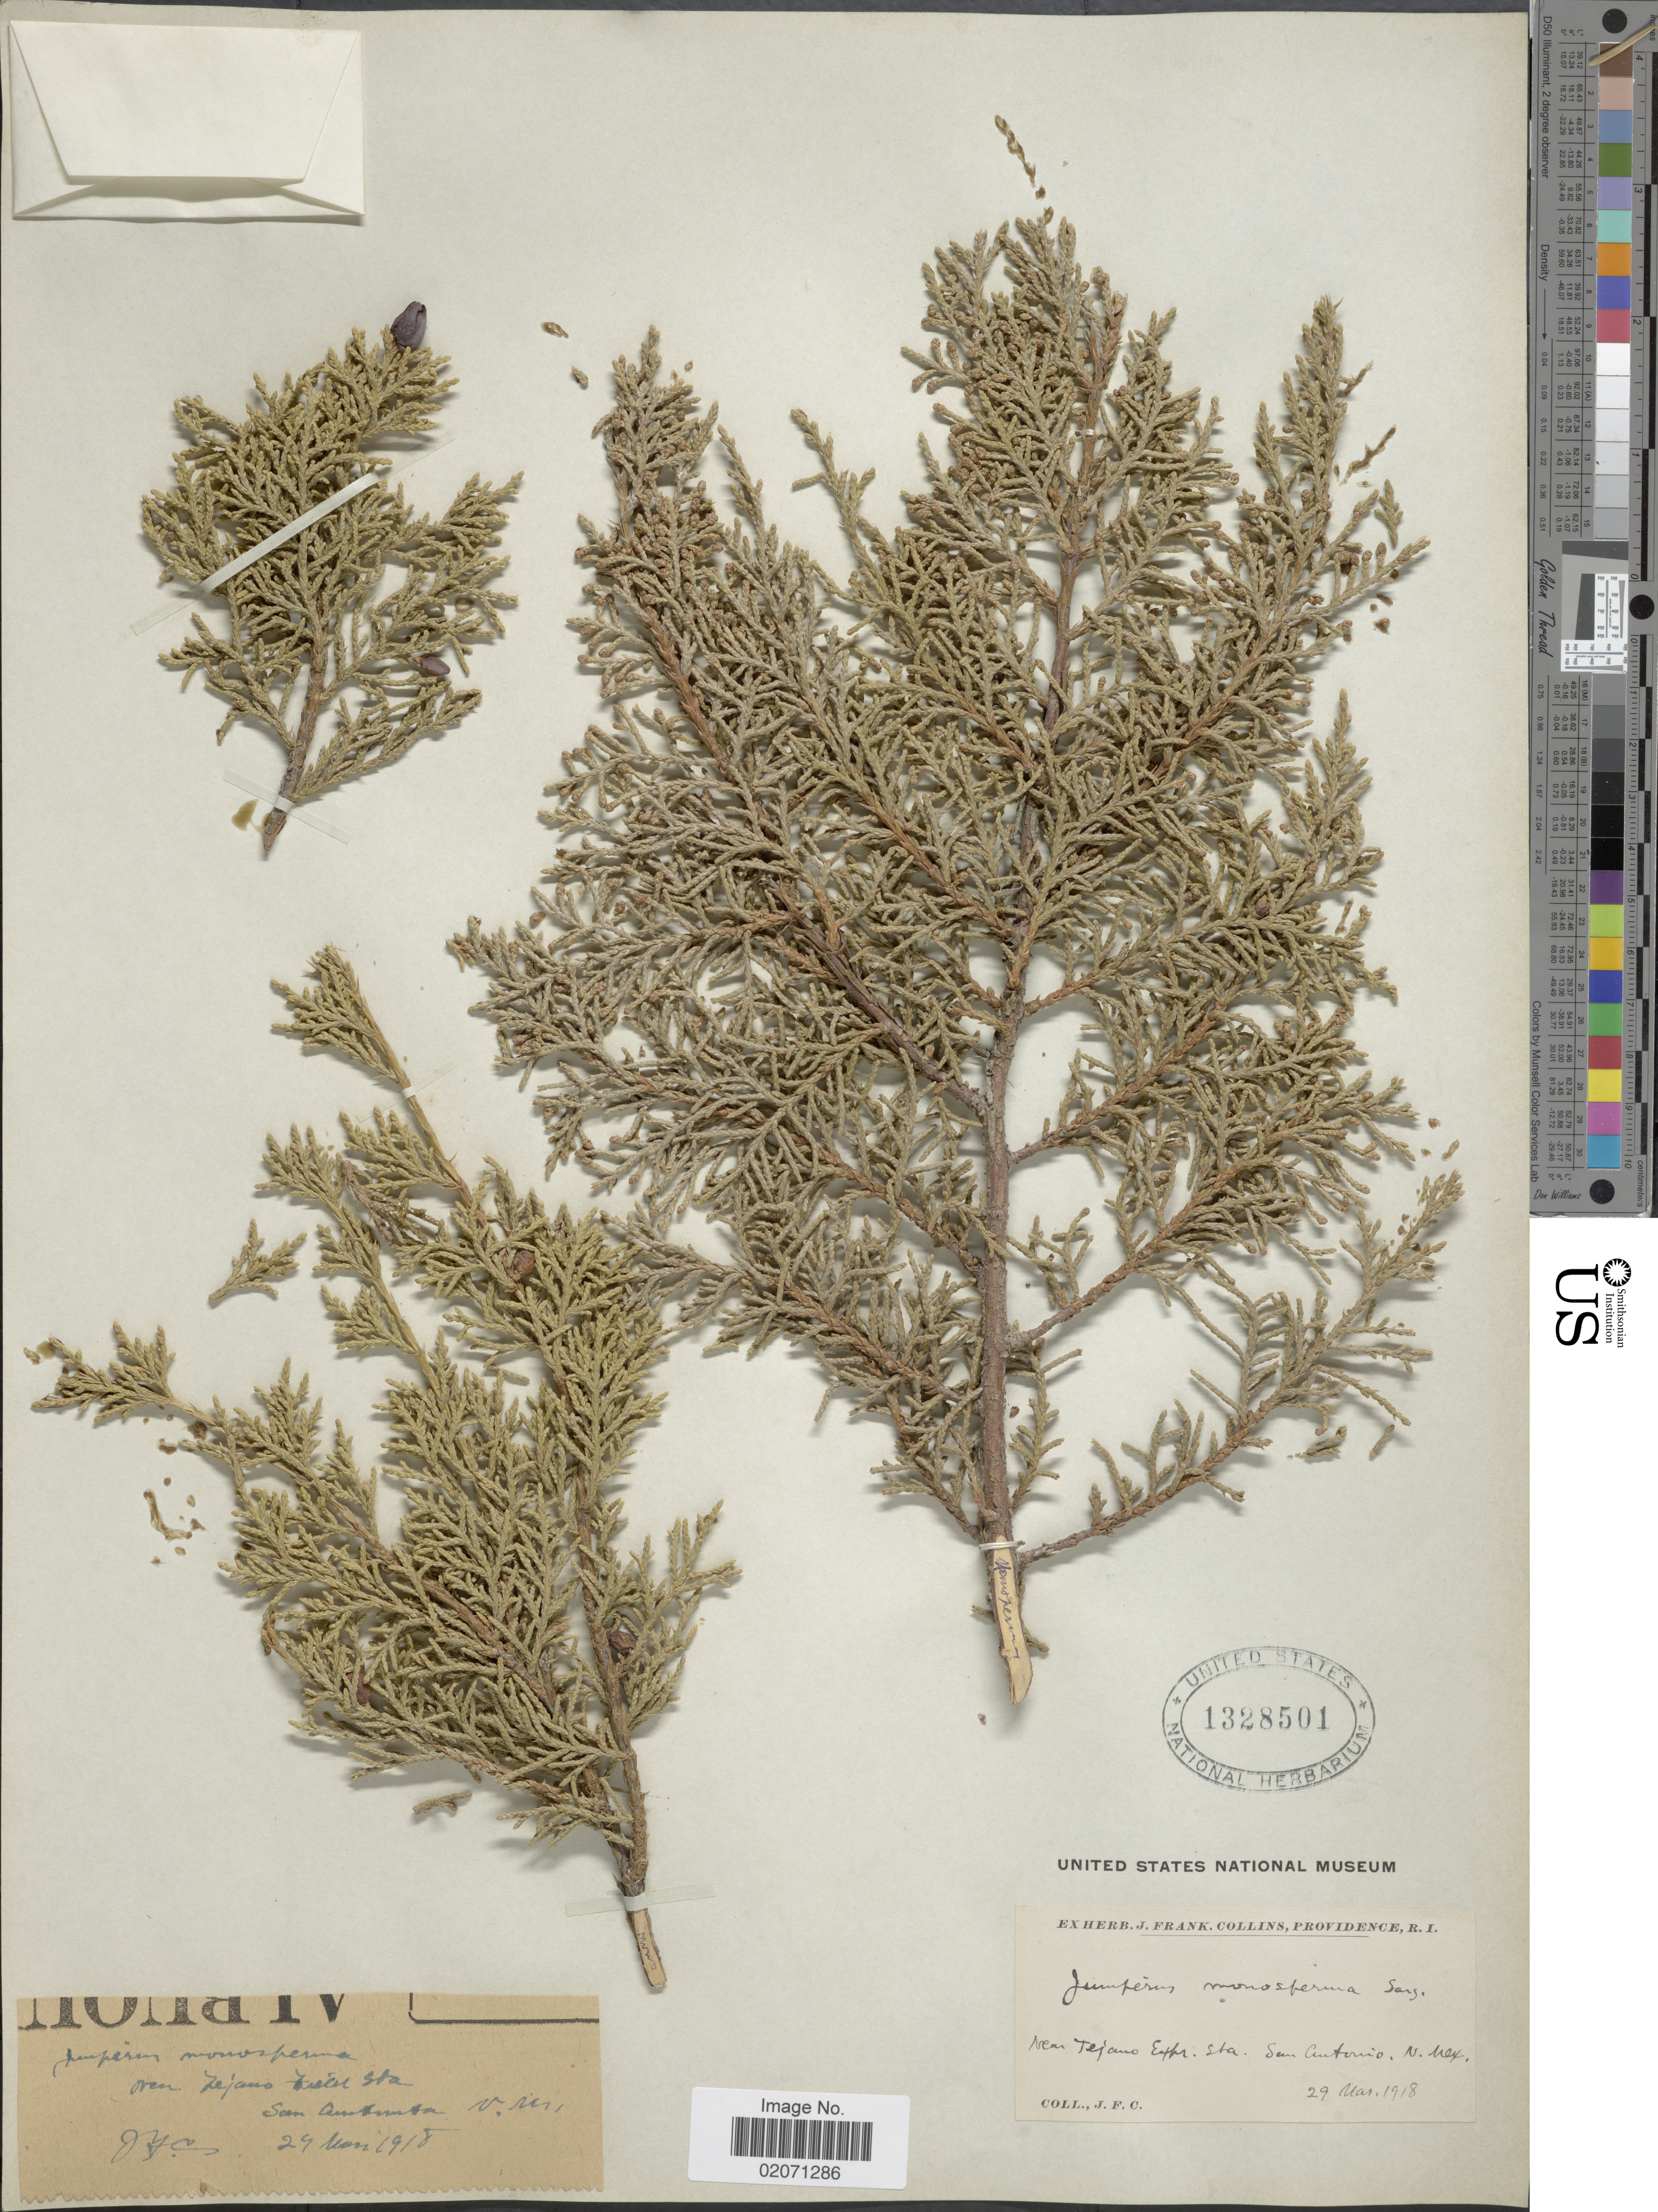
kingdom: Plantae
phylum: Tracheophyta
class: Pinopsida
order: Pinales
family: Cupressaceae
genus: Juniperus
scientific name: Juniperus monosperma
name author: (Engelm.) Sarg.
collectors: J. Collins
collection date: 1918-03-29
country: United States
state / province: New Mexico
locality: Near Tejano Expr. Sta., San Antonio, N. Mex.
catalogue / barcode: US 1328501